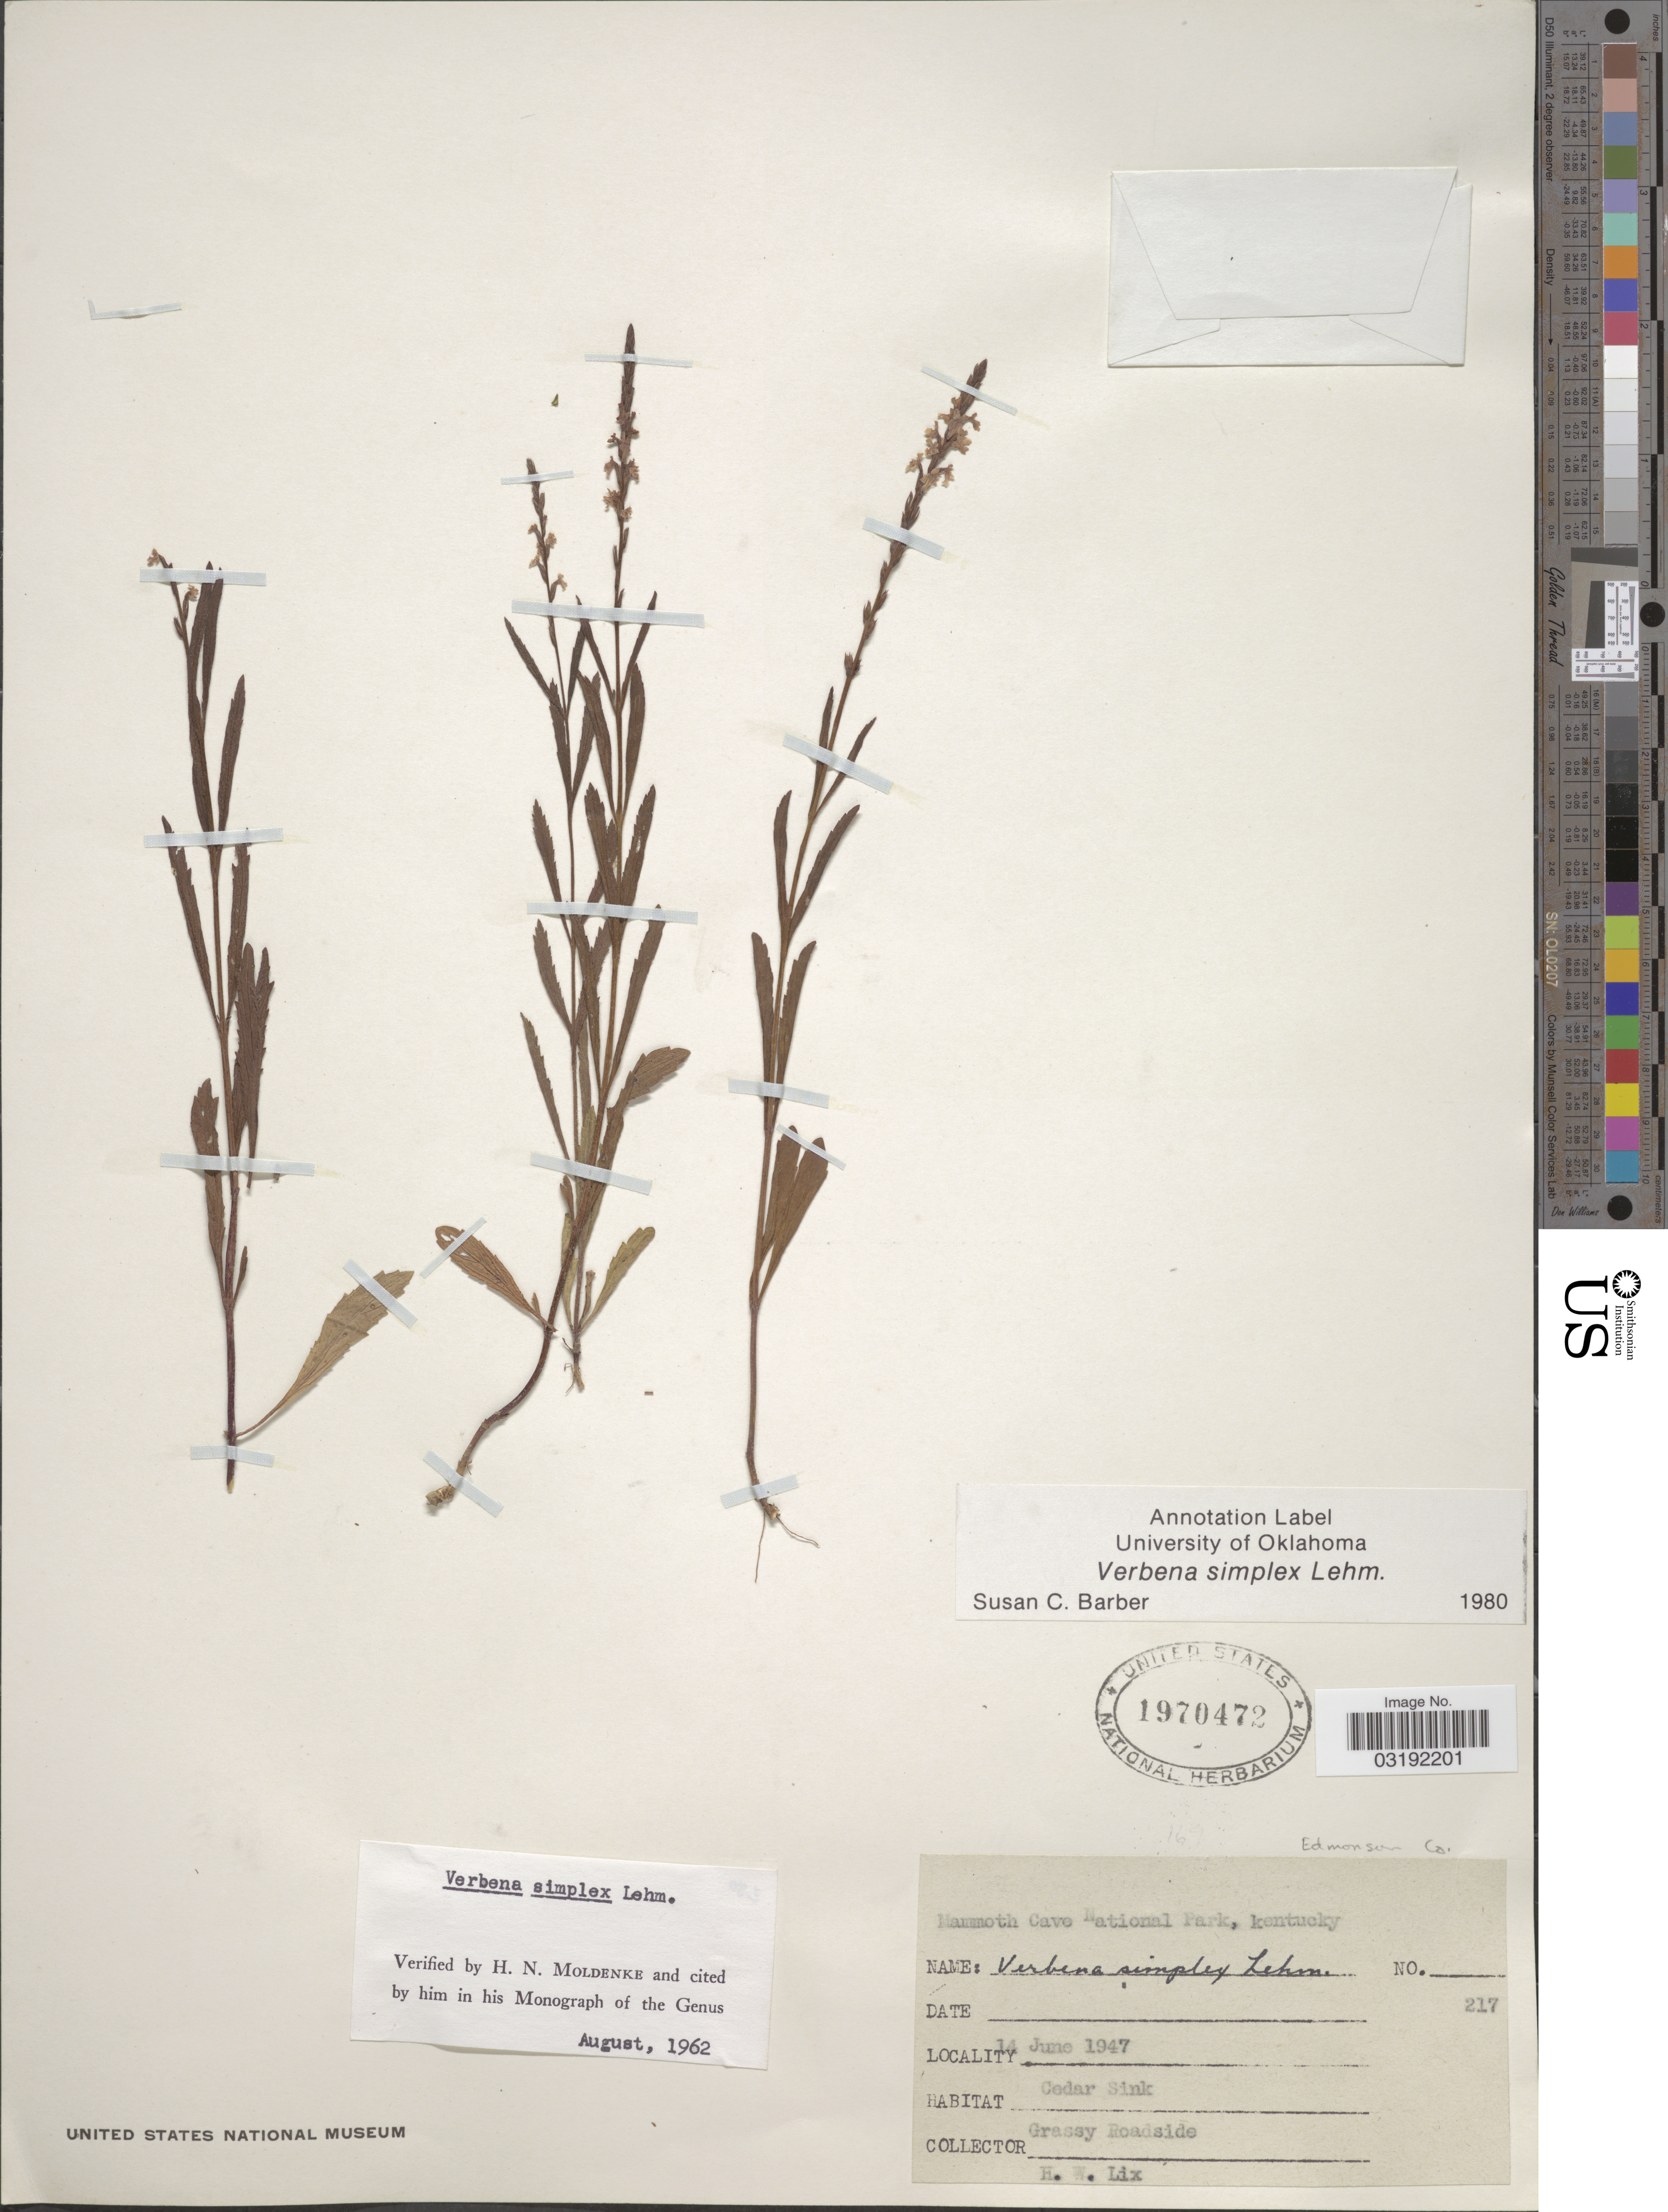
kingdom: Plantae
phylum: Tracheophyta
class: Magnoliopsida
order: Lamiales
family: Verbenaceae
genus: Verbena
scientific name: Verbena simplex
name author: F. Lehm.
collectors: H. W. Lix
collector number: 217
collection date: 1947-06-14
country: United States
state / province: Kentucky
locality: Mammoth Cave National Park. Cedar Sink. Edmonson Co.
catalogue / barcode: US 1970472